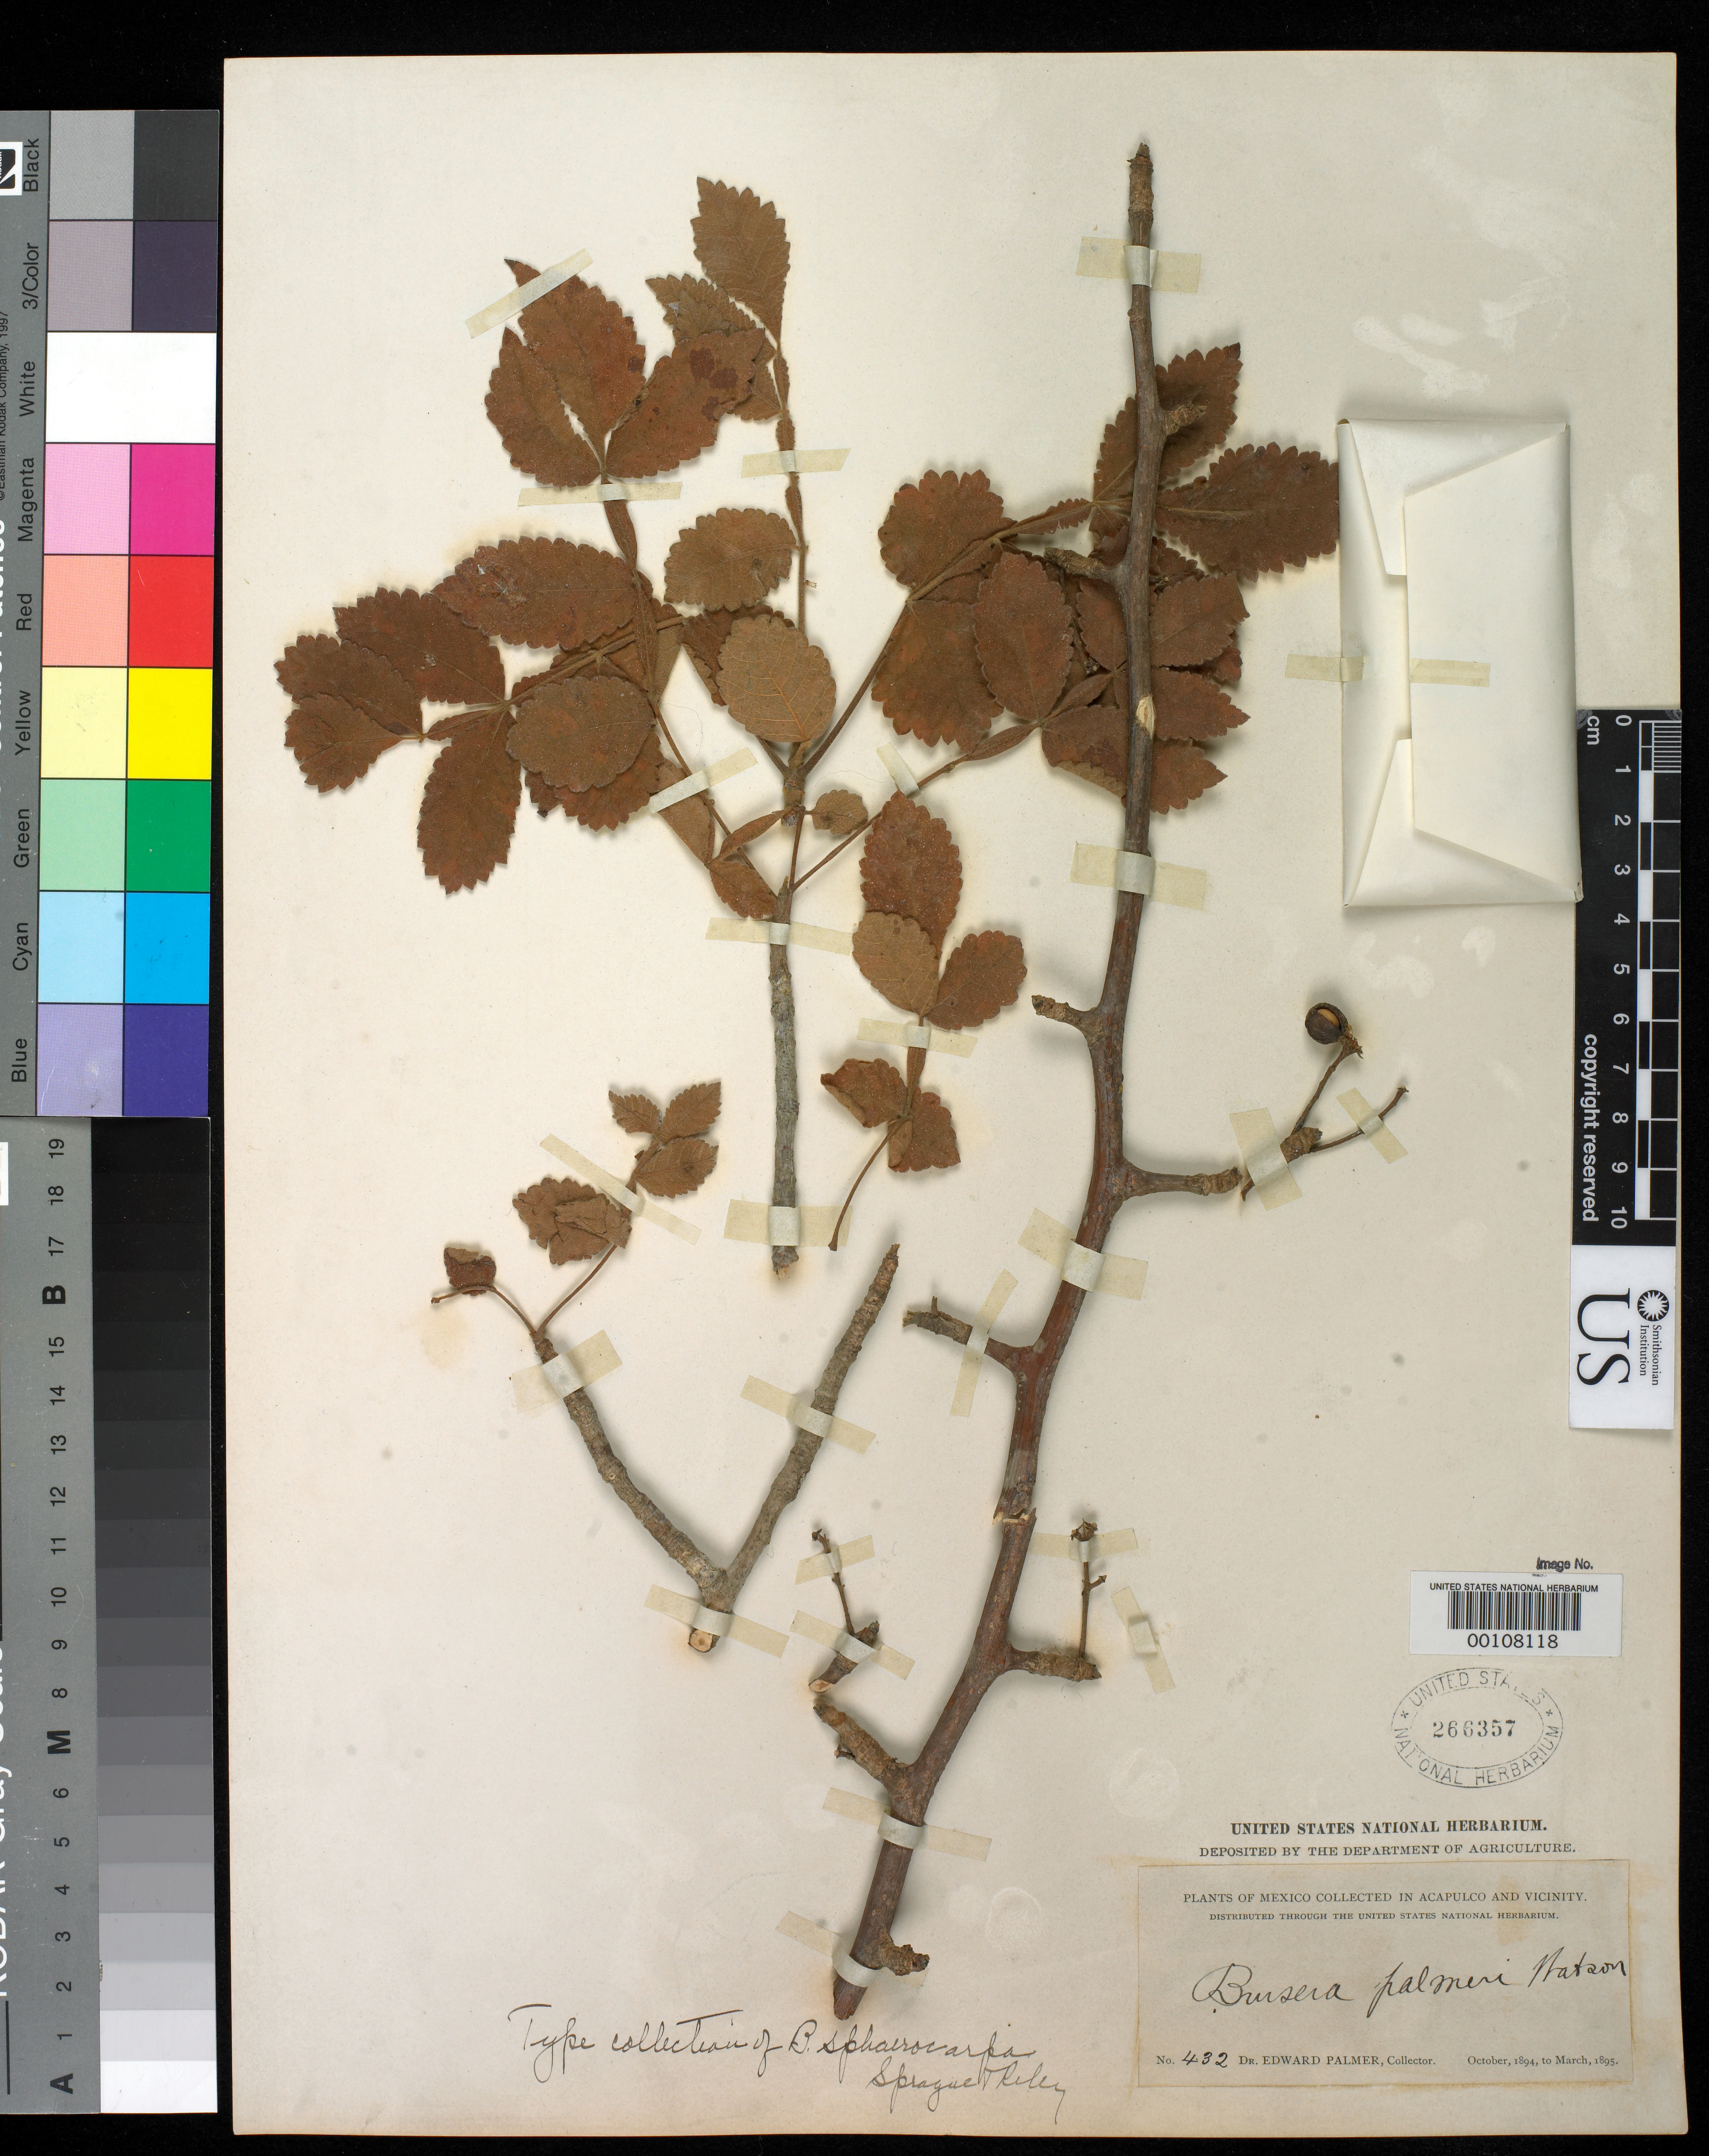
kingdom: Plantae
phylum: Tracheophyta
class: Magnoliopsida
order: Sapindales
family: Burseraceae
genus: Bursera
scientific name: Bursera sphaerocarpa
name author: Sprague & L. Riley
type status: Isotype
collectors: E. Palmer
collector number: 432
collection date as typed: Oct 1894 to -- Mar 1895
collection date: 1894-10/1895-03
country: Mexico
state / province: Guerrero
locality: Acapulco.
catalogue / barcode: US 266357